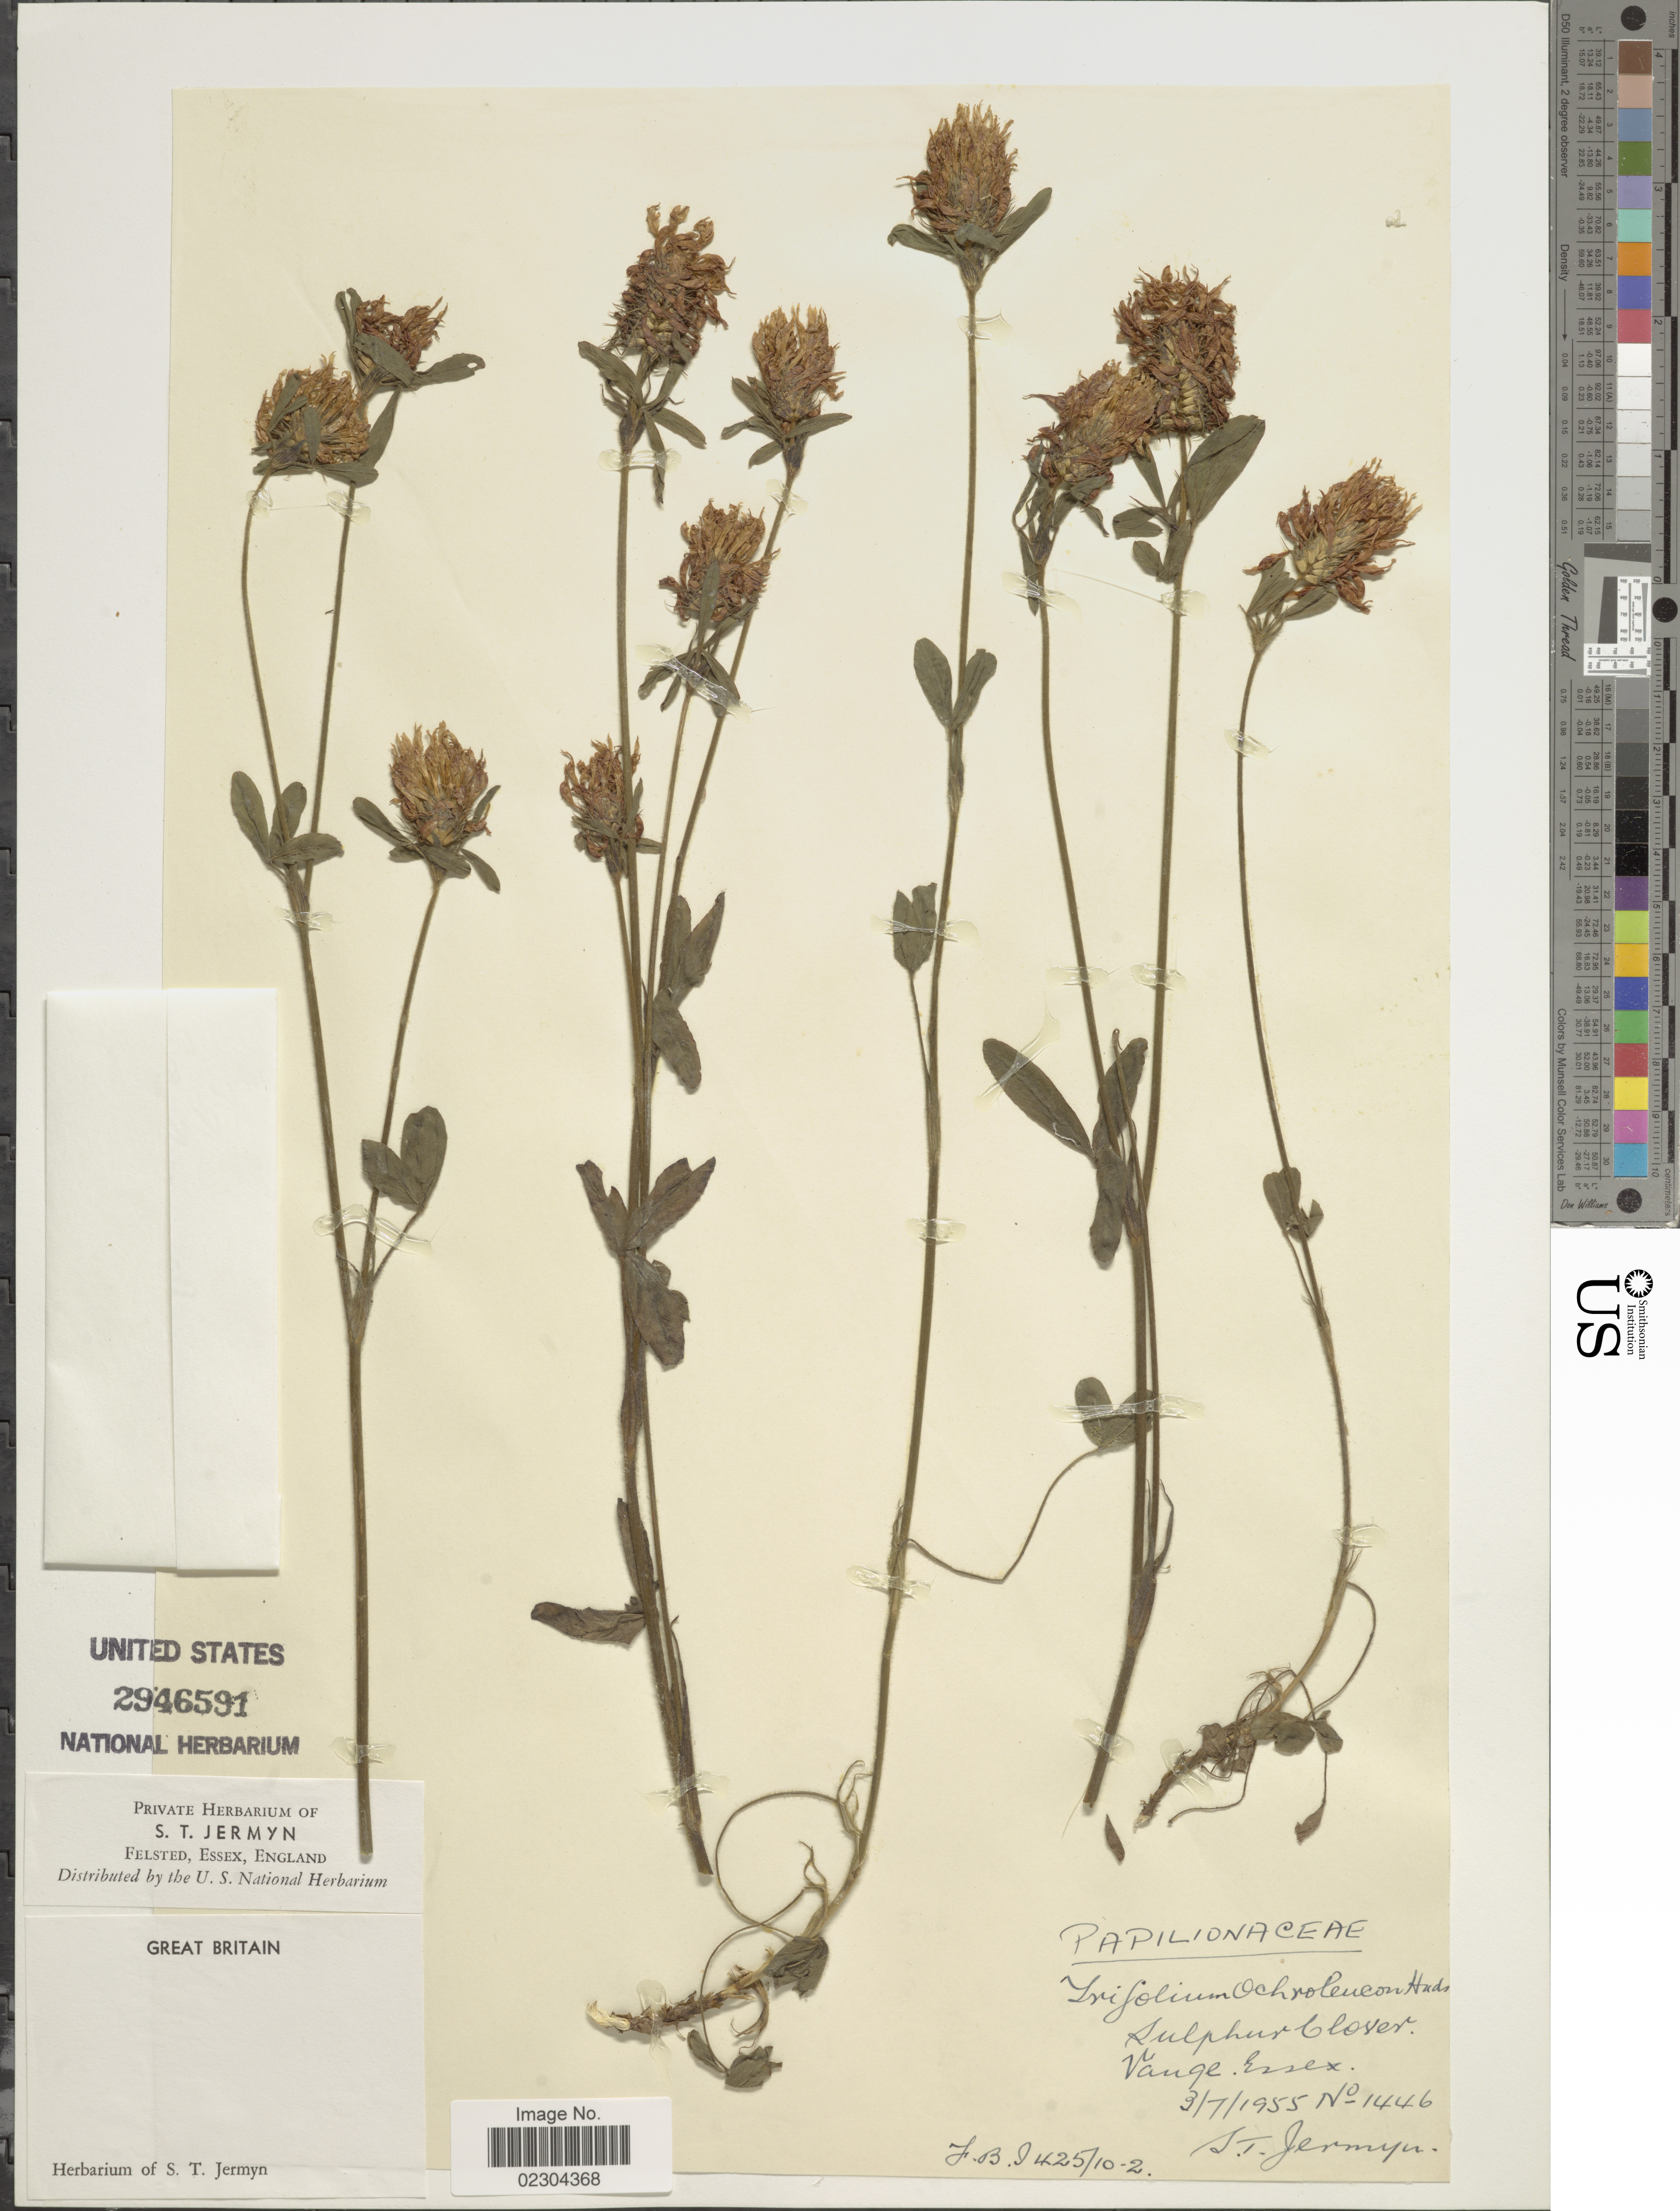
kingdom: Plantae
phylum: Tracheophyta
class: Magnoliopsida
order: Fabales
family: Fabaceae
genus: Trifolium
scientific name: Trifolium ochroleucon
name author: Huds.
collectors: S. Jermyn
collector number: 1446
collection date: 1955-07-03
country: United Kingdom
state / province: England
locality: Great Britain, Sulphur Clover Vauge, Essex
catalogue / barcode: US 2946591